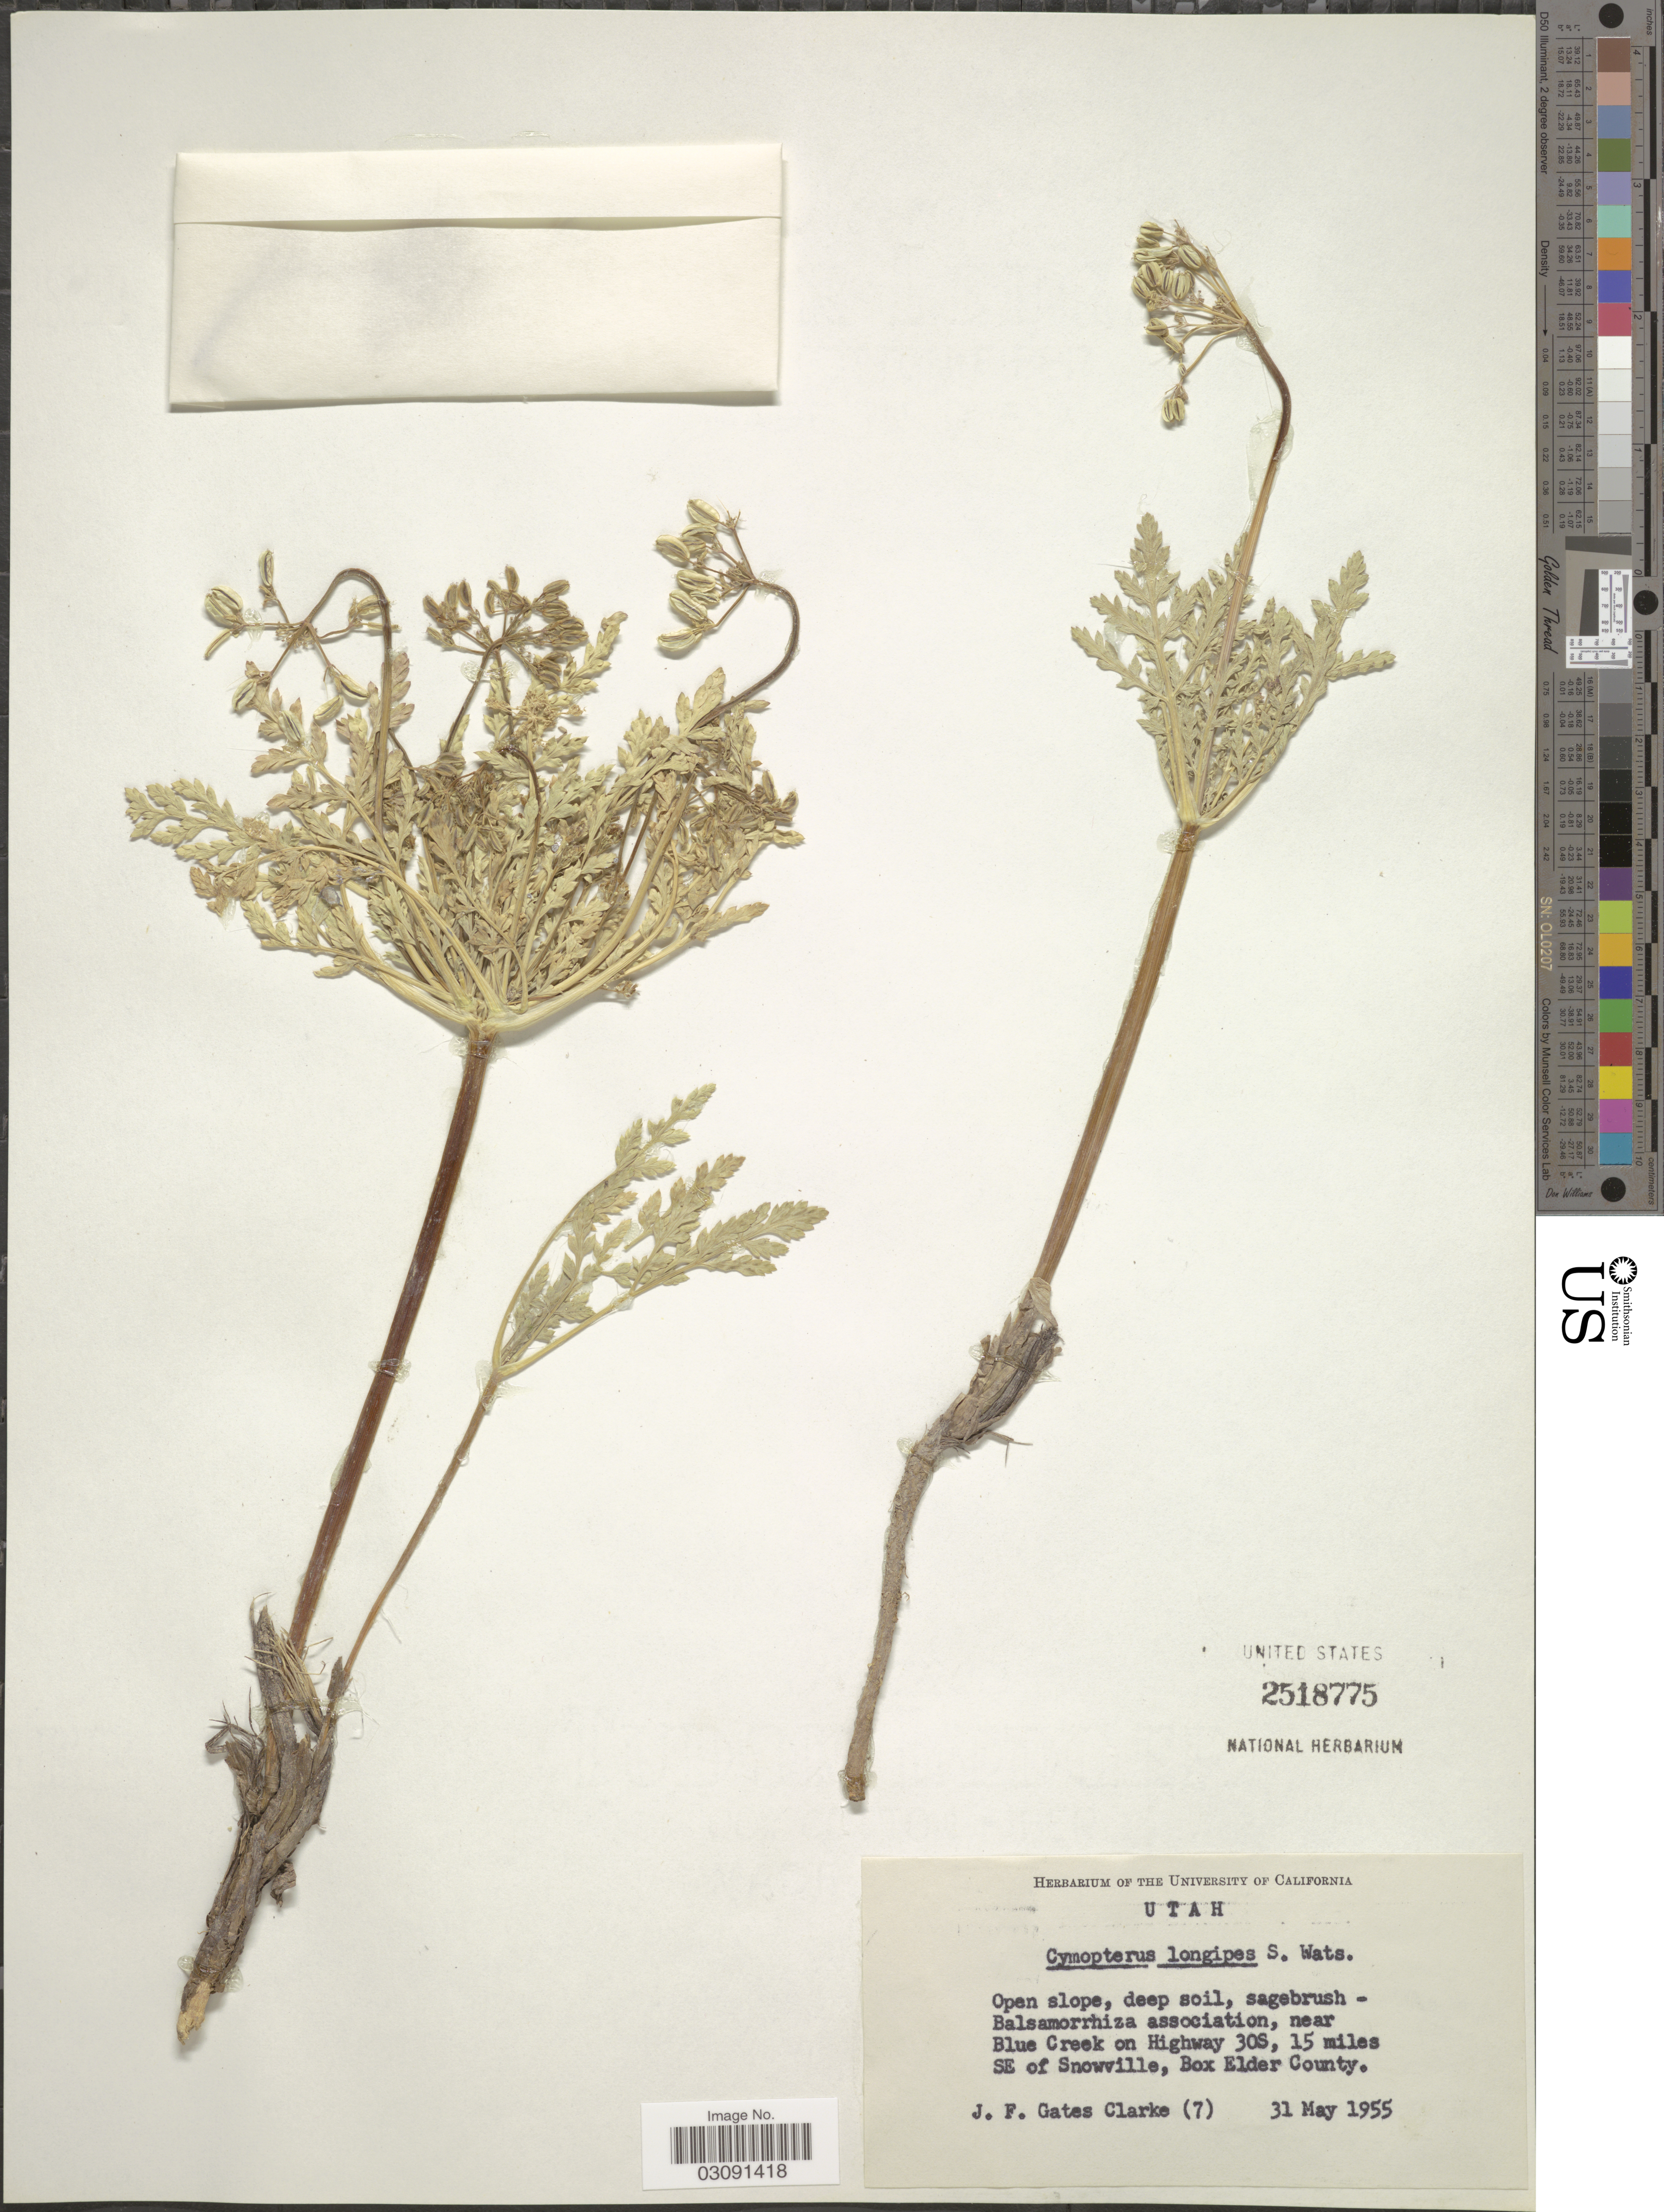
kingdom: Plantae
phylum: Tracheophyta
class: Magnoliopsida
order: Apiales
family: Apiaceae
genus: Cymopterus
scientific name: Cymopterus longipes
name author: S. Watson in C. King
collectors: J. F. Gates-Clarke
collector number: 7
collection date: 1955-05-31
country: United States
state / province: Utah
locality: Balsamorrhiza association, near Blue Creek on Highway 30S, 15 miles SE of Snowville, Box Elder County.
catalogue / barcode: US 2518775